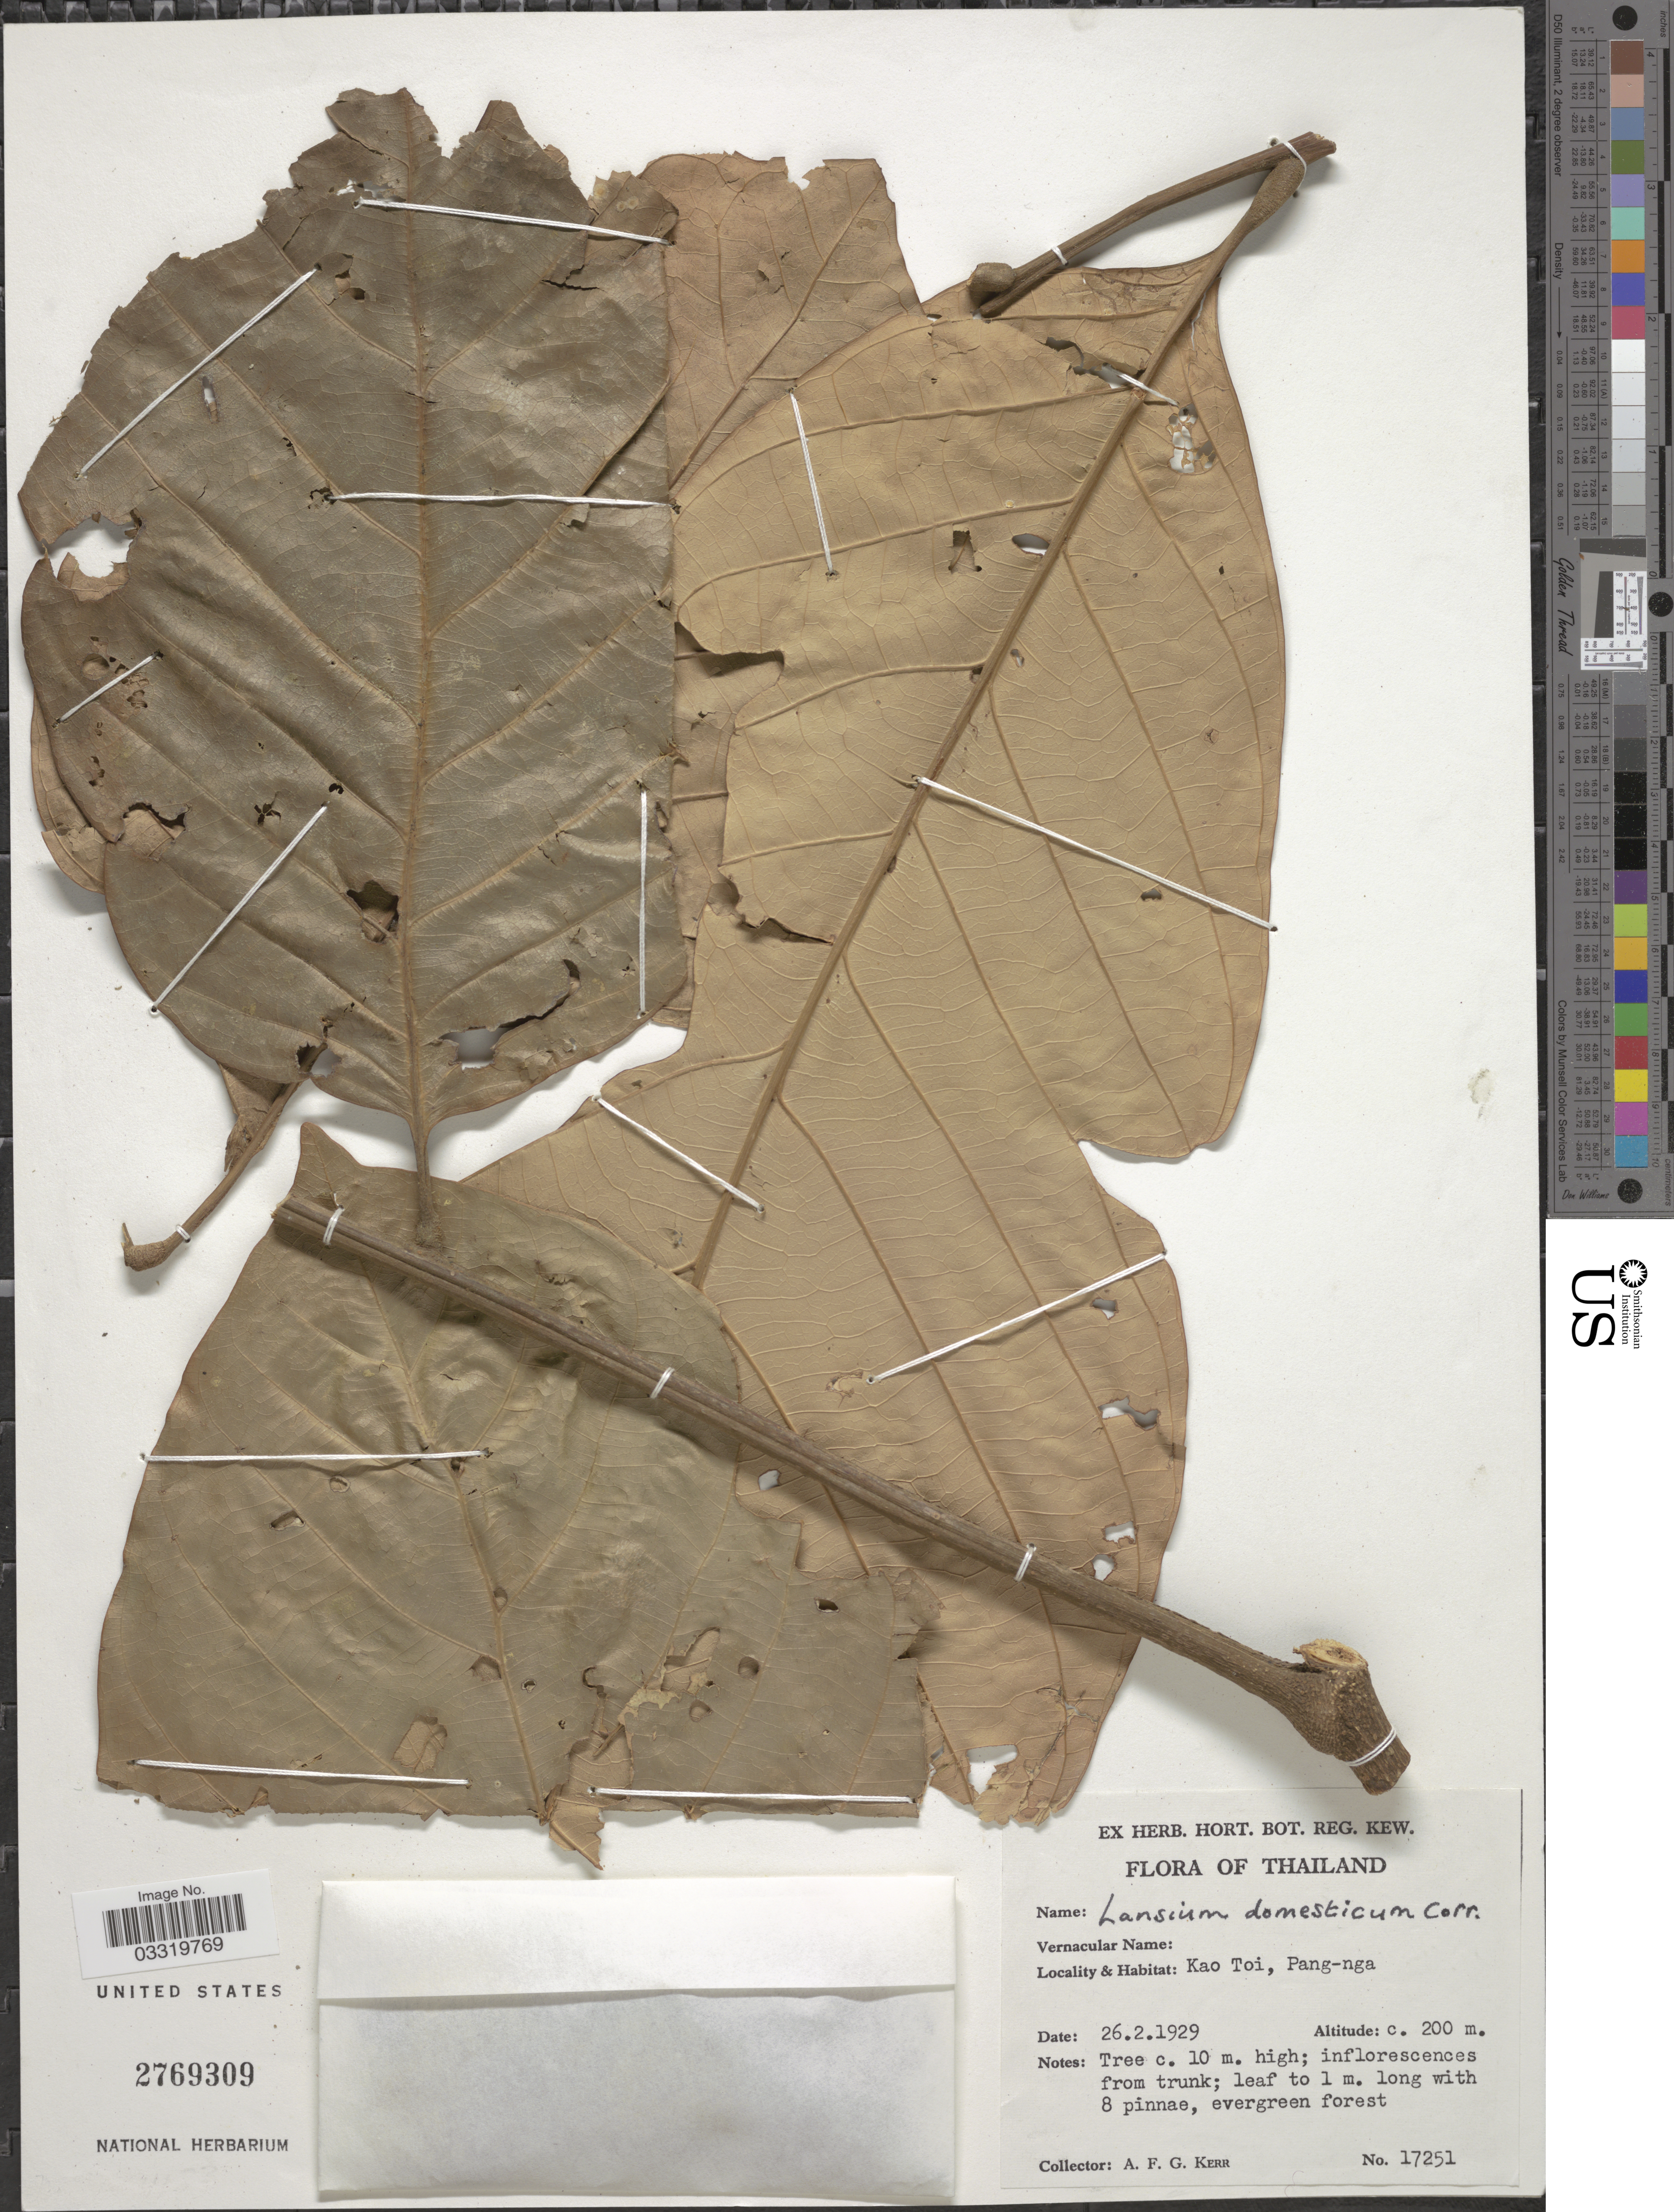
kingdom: Plantae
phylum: Tracheophyta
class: Magnoliopsida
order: Sapindales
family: Meliaceae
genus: Lansium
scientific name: Lansium domesticum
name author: Corrêa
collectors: A. F. G. Kerr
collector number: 17251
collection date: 1929-02-26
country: Thailand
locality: Kao Toi, Pang-nga.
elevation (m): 200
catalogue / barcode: US 2769309